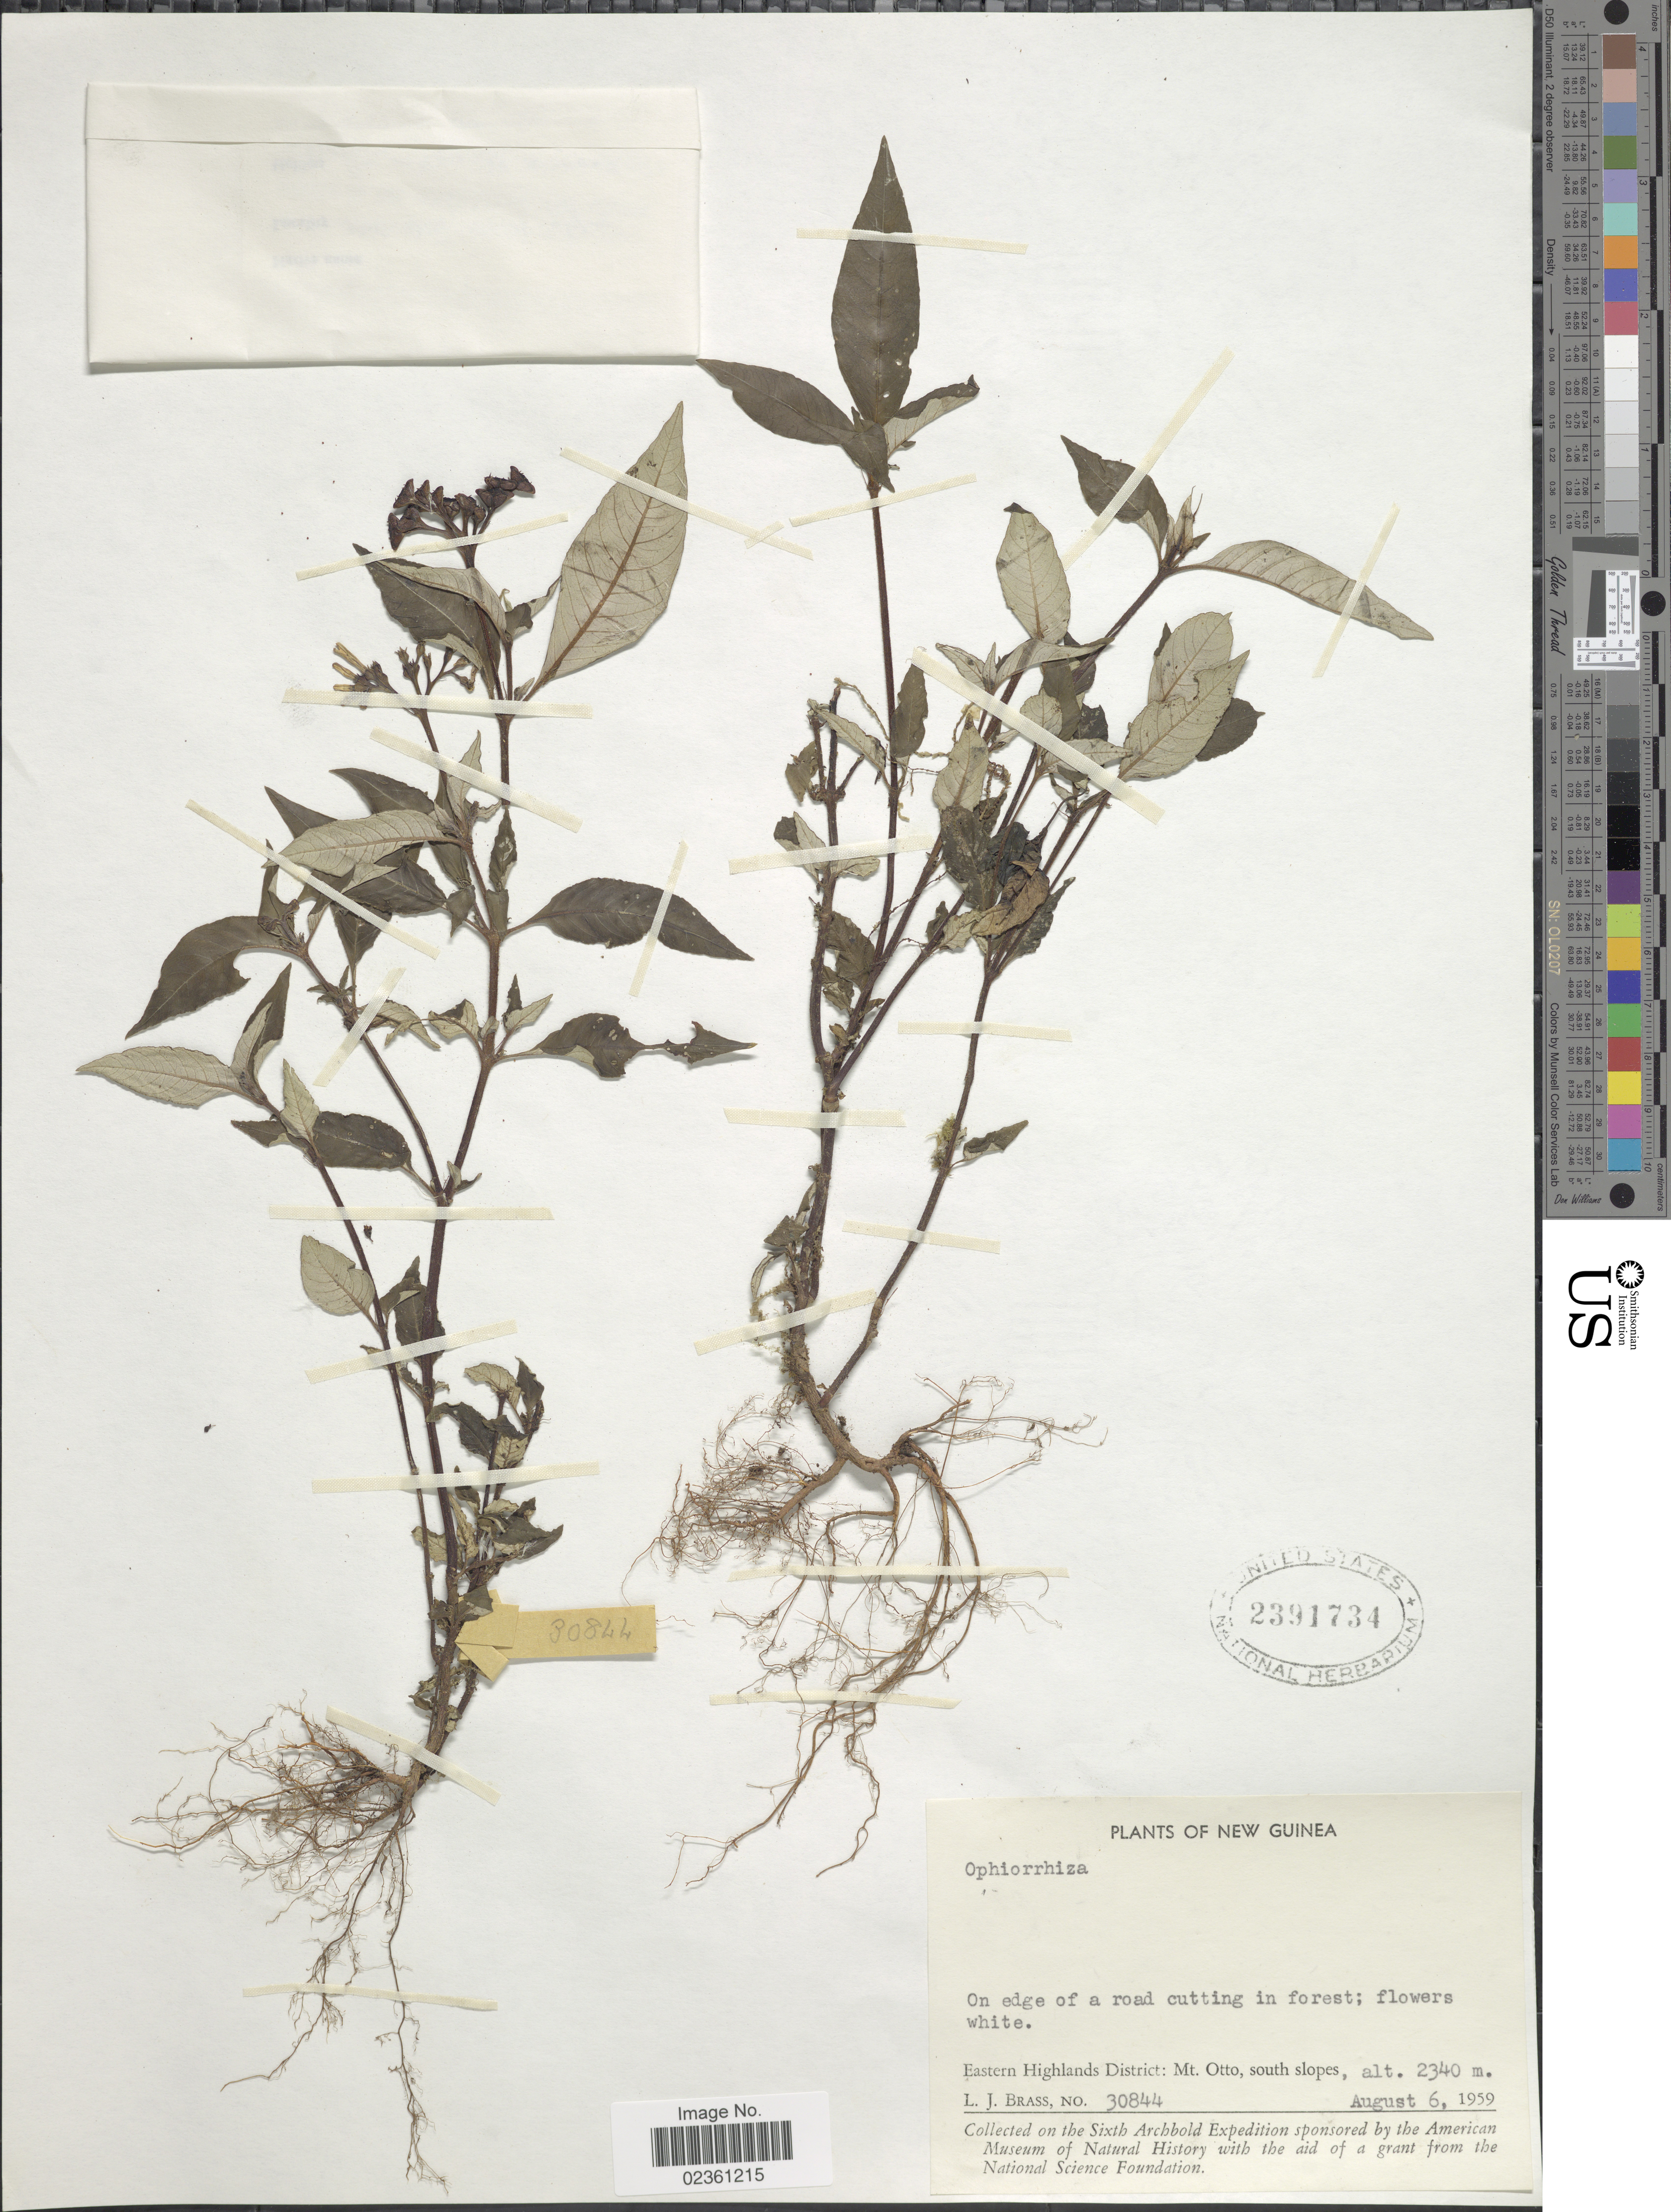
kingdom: Plantae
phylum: Tracheophyta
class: Magnoliopsida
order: Gentianales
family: Rubiaceae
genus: Ophiorrhiza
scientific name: Ophiorrhiza sp.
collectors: L. J. Brass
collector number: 30844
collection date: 1959-08-06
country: Papua New Guinea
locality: New Guinea, On edge of a road cutting in forest; Eastern Highlands District: Mt Otto, south slopes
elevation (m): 2340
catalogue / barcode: US 2391734